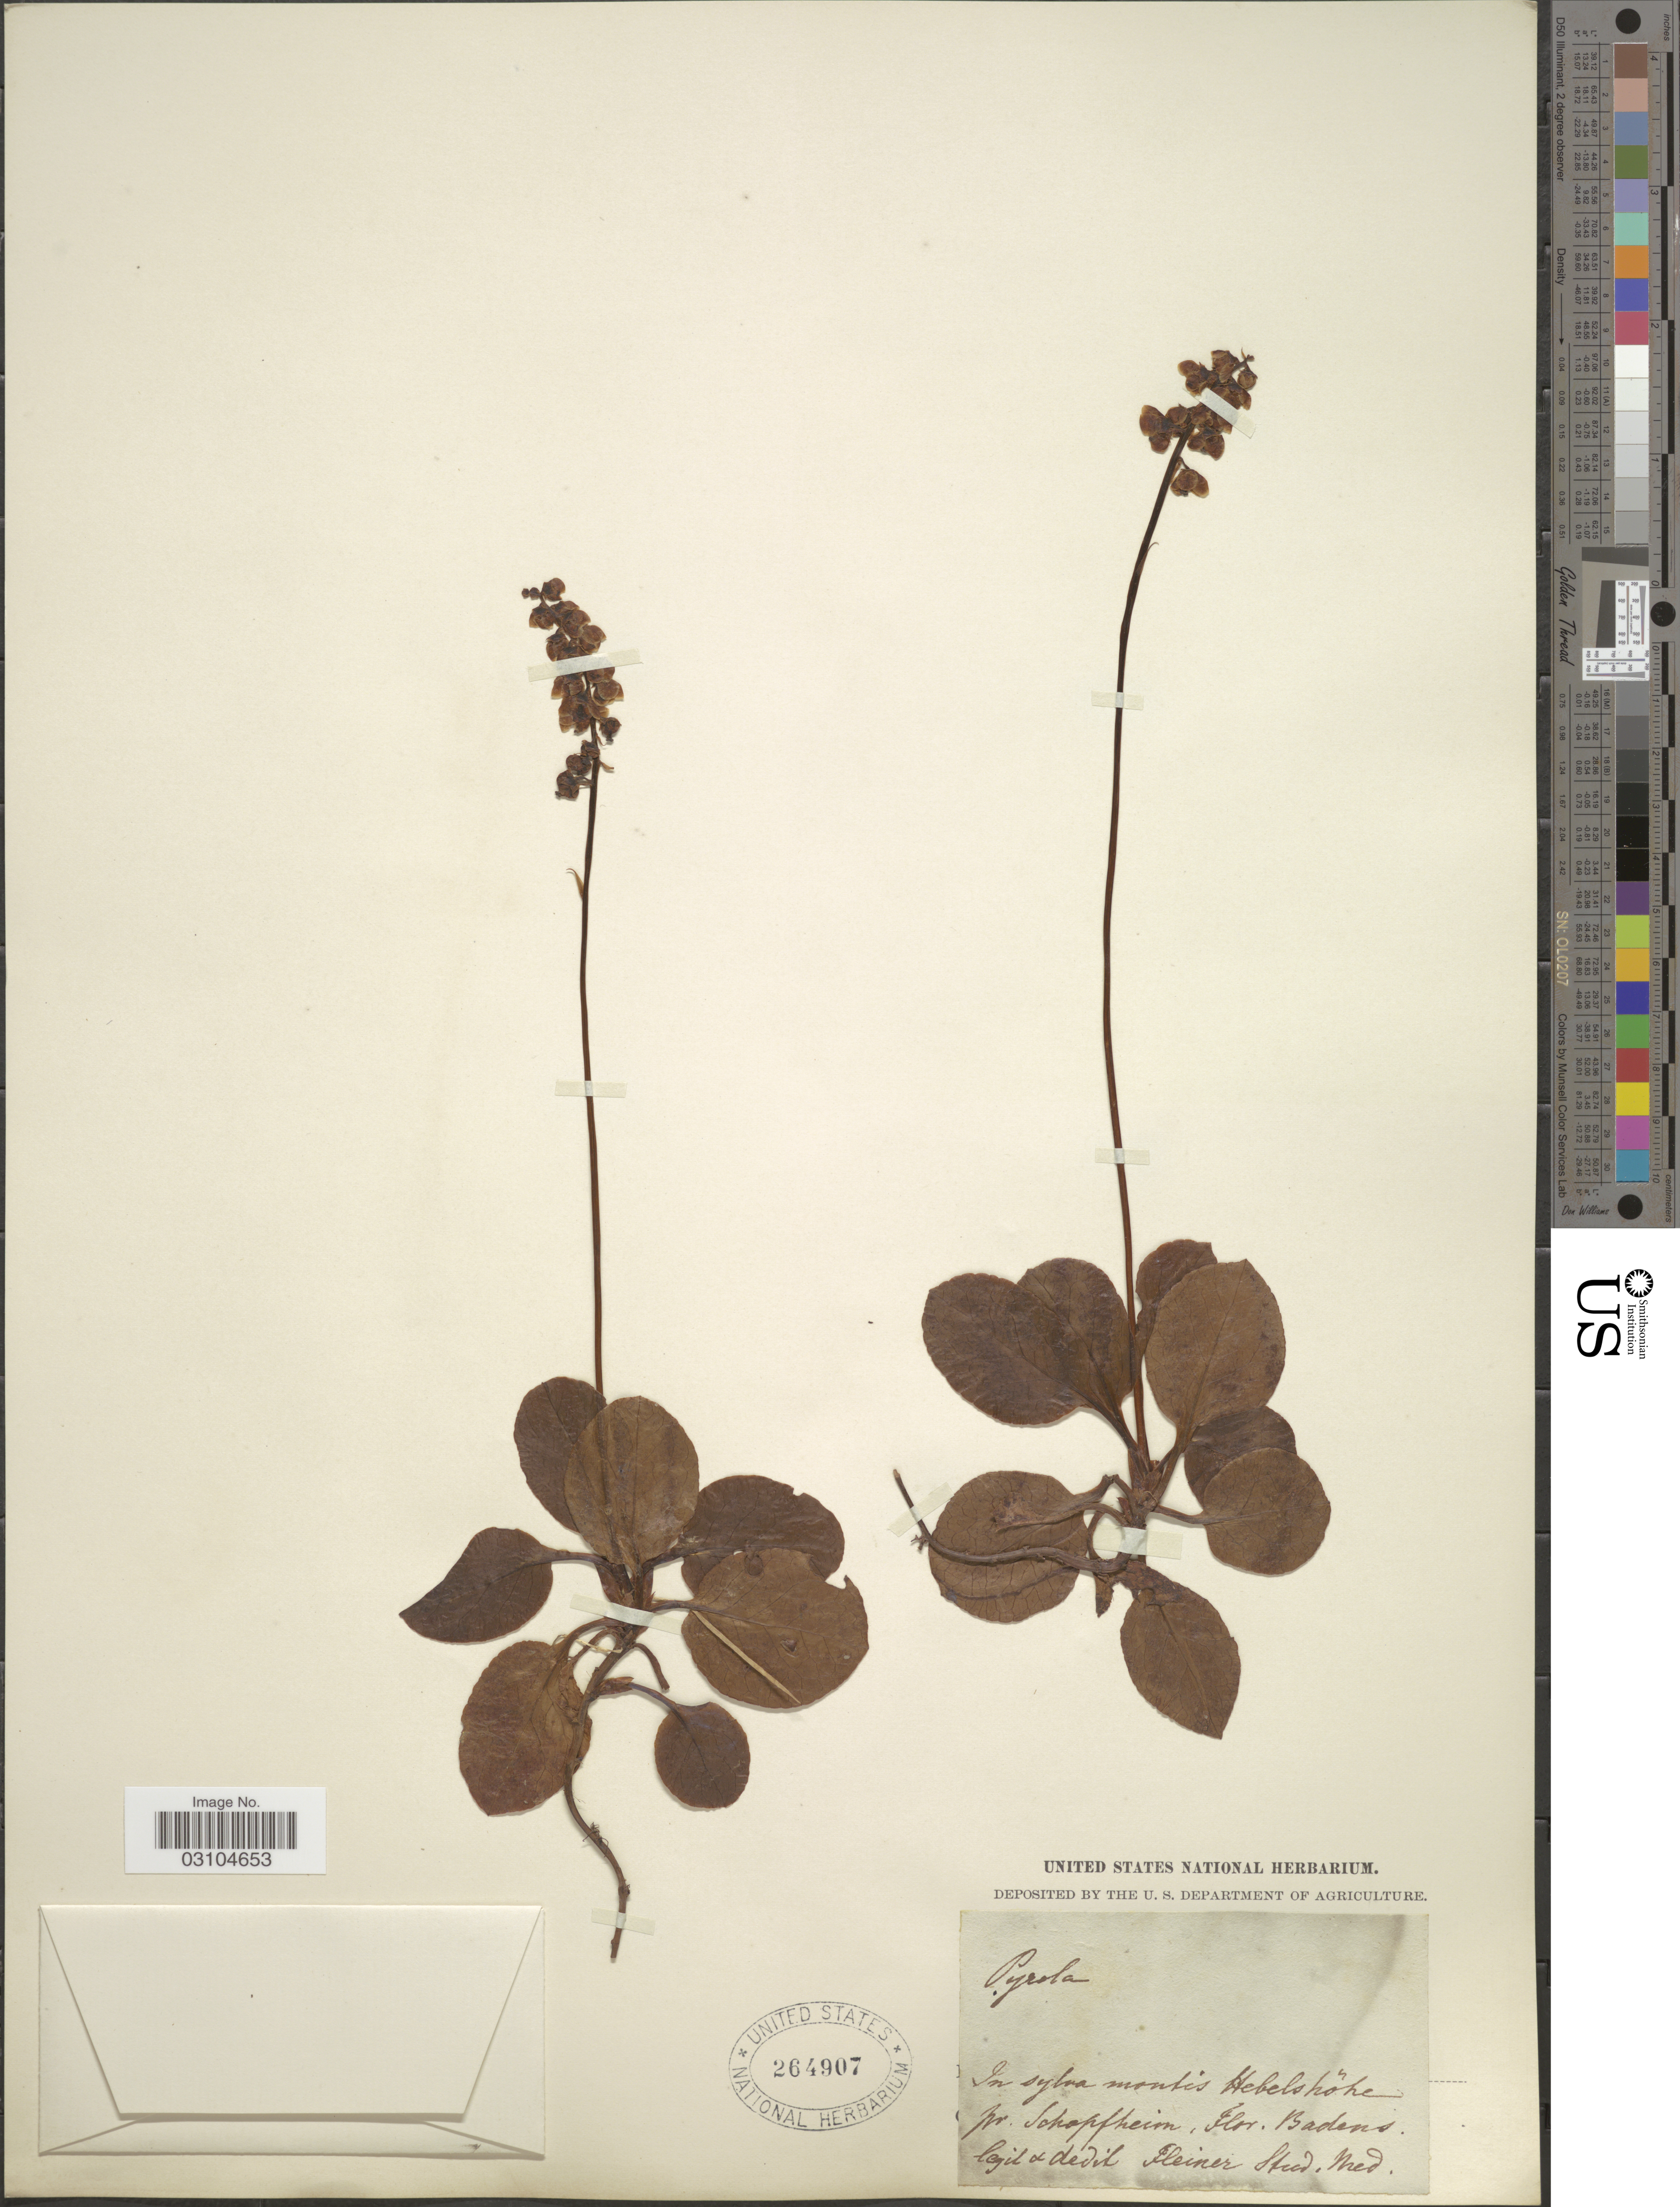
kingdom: Plantae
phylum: Tracheophyta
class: Magnoliopsida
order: Ericales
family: Ericaceae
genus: Pyrola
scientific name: Pyrola rotundifolia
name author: L.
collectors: Fleiner Stud. Med.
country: Germany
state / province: Baden-Württemberg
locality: Montis Hebelshöhe pr. Schopfheim. Badens.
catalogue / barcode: US 264907